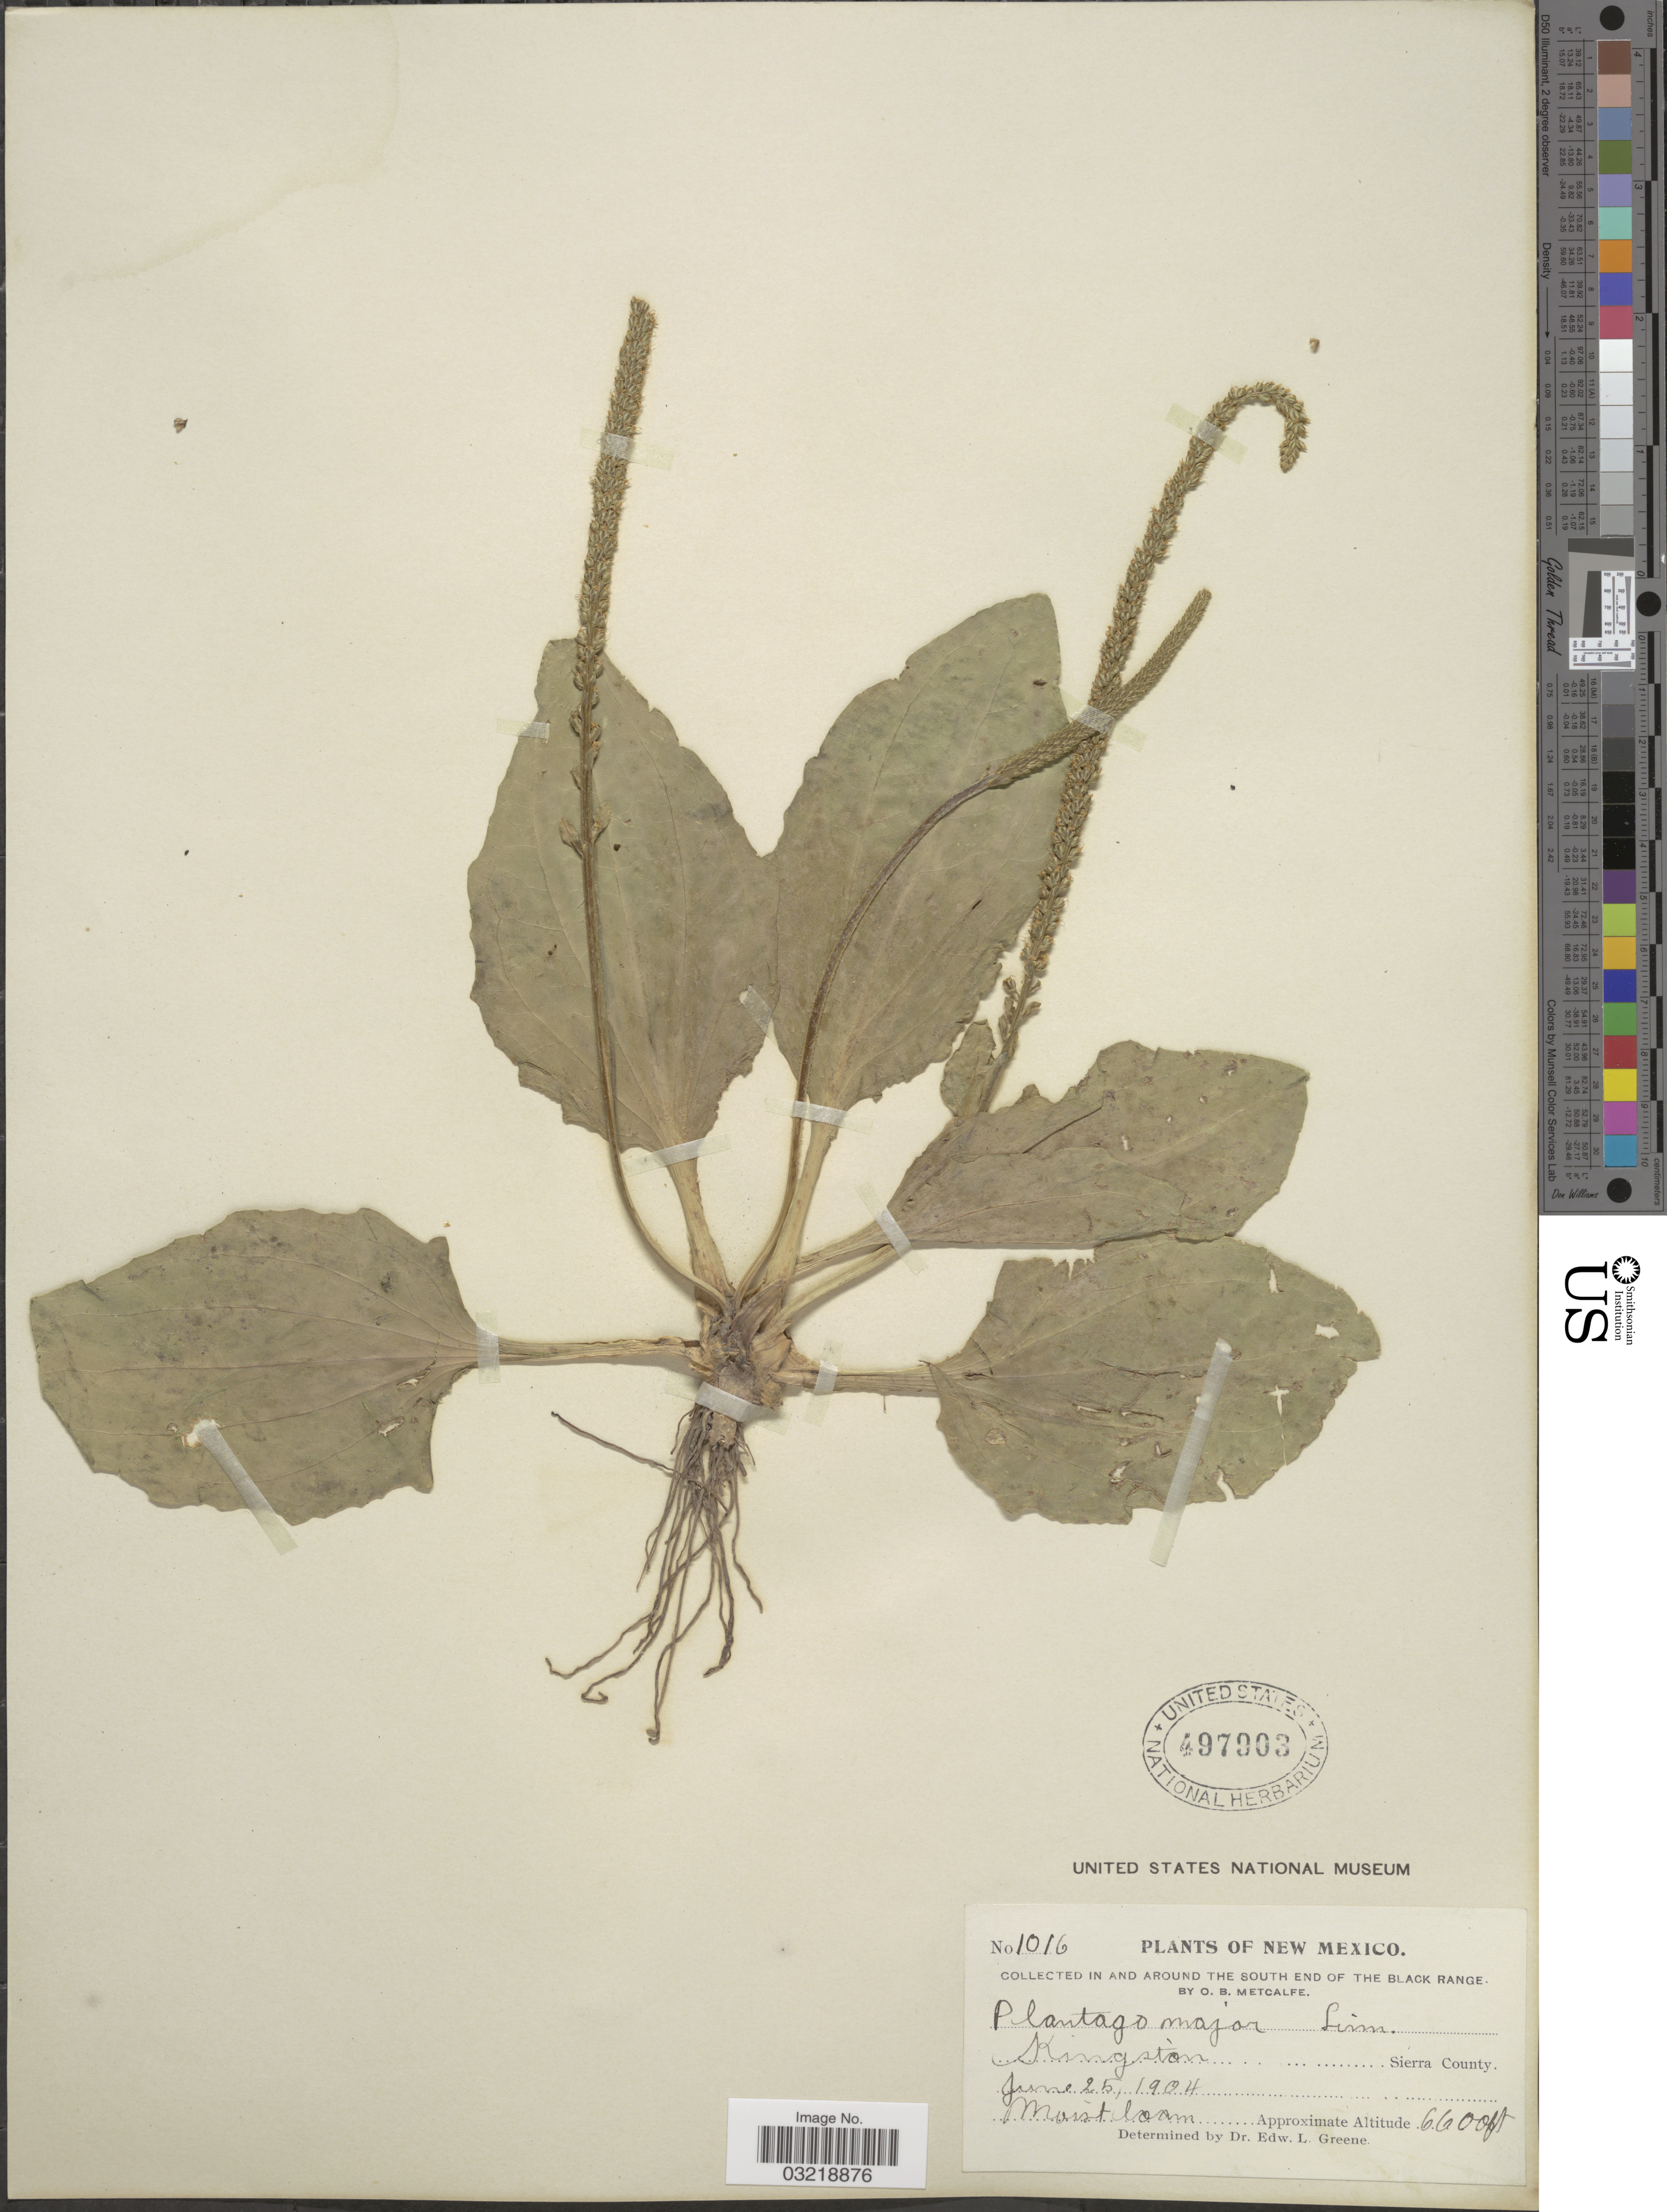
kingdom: Plantae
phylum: Tracheophyta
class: Magnoliopsida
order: Lamiales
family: Plantaginaceae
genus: Plantago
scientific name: Plantago major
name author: L.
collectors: O. B. Metcalfe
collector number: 1016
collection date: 1904-06-25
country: United States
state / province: New Mexico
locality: In and around the south end of the Black Range. Kingston, Sierra County.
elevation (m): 2012